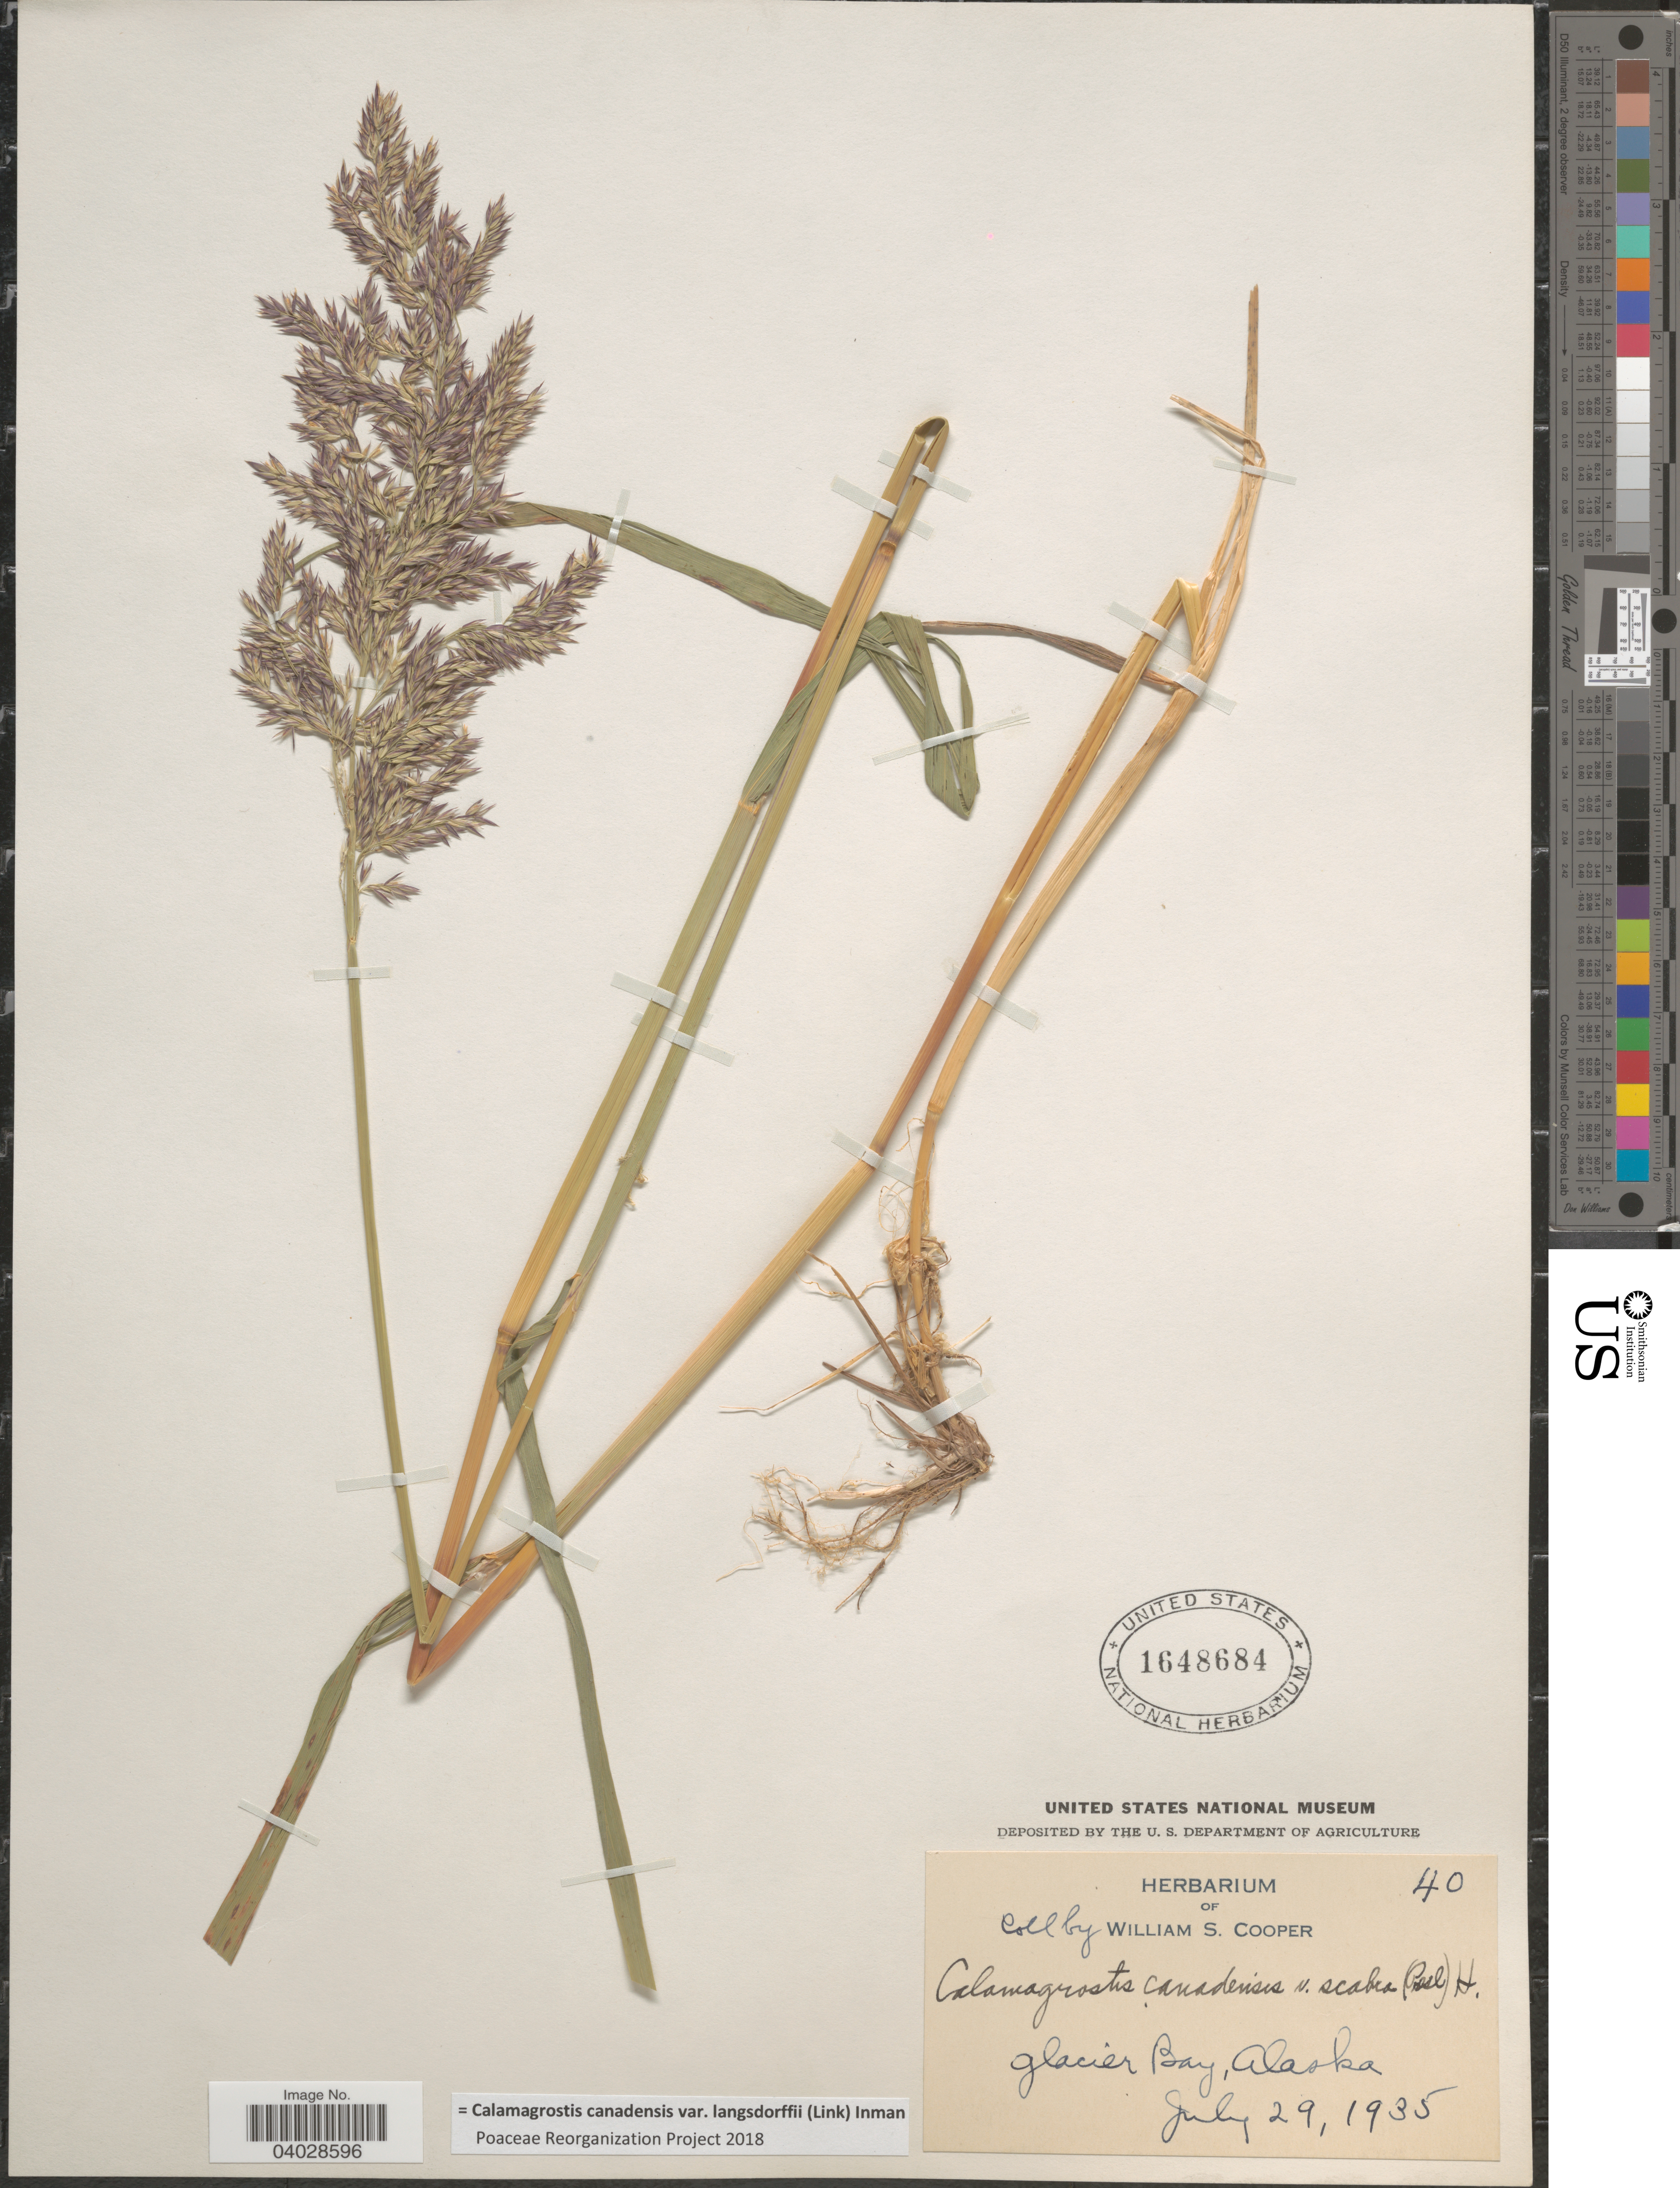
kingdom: Plantae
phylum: Tracheophyta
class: Liliopsida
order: Poales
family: Poaceae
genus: Calamagrostis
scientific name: Calamagrostis canadensis var. langsdorffii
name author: (Link) Inman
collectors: W. Cooper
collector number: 40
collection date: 1935-07-29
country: United States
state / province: Alaska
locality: Glacier Bay.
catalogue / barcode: US 1648684